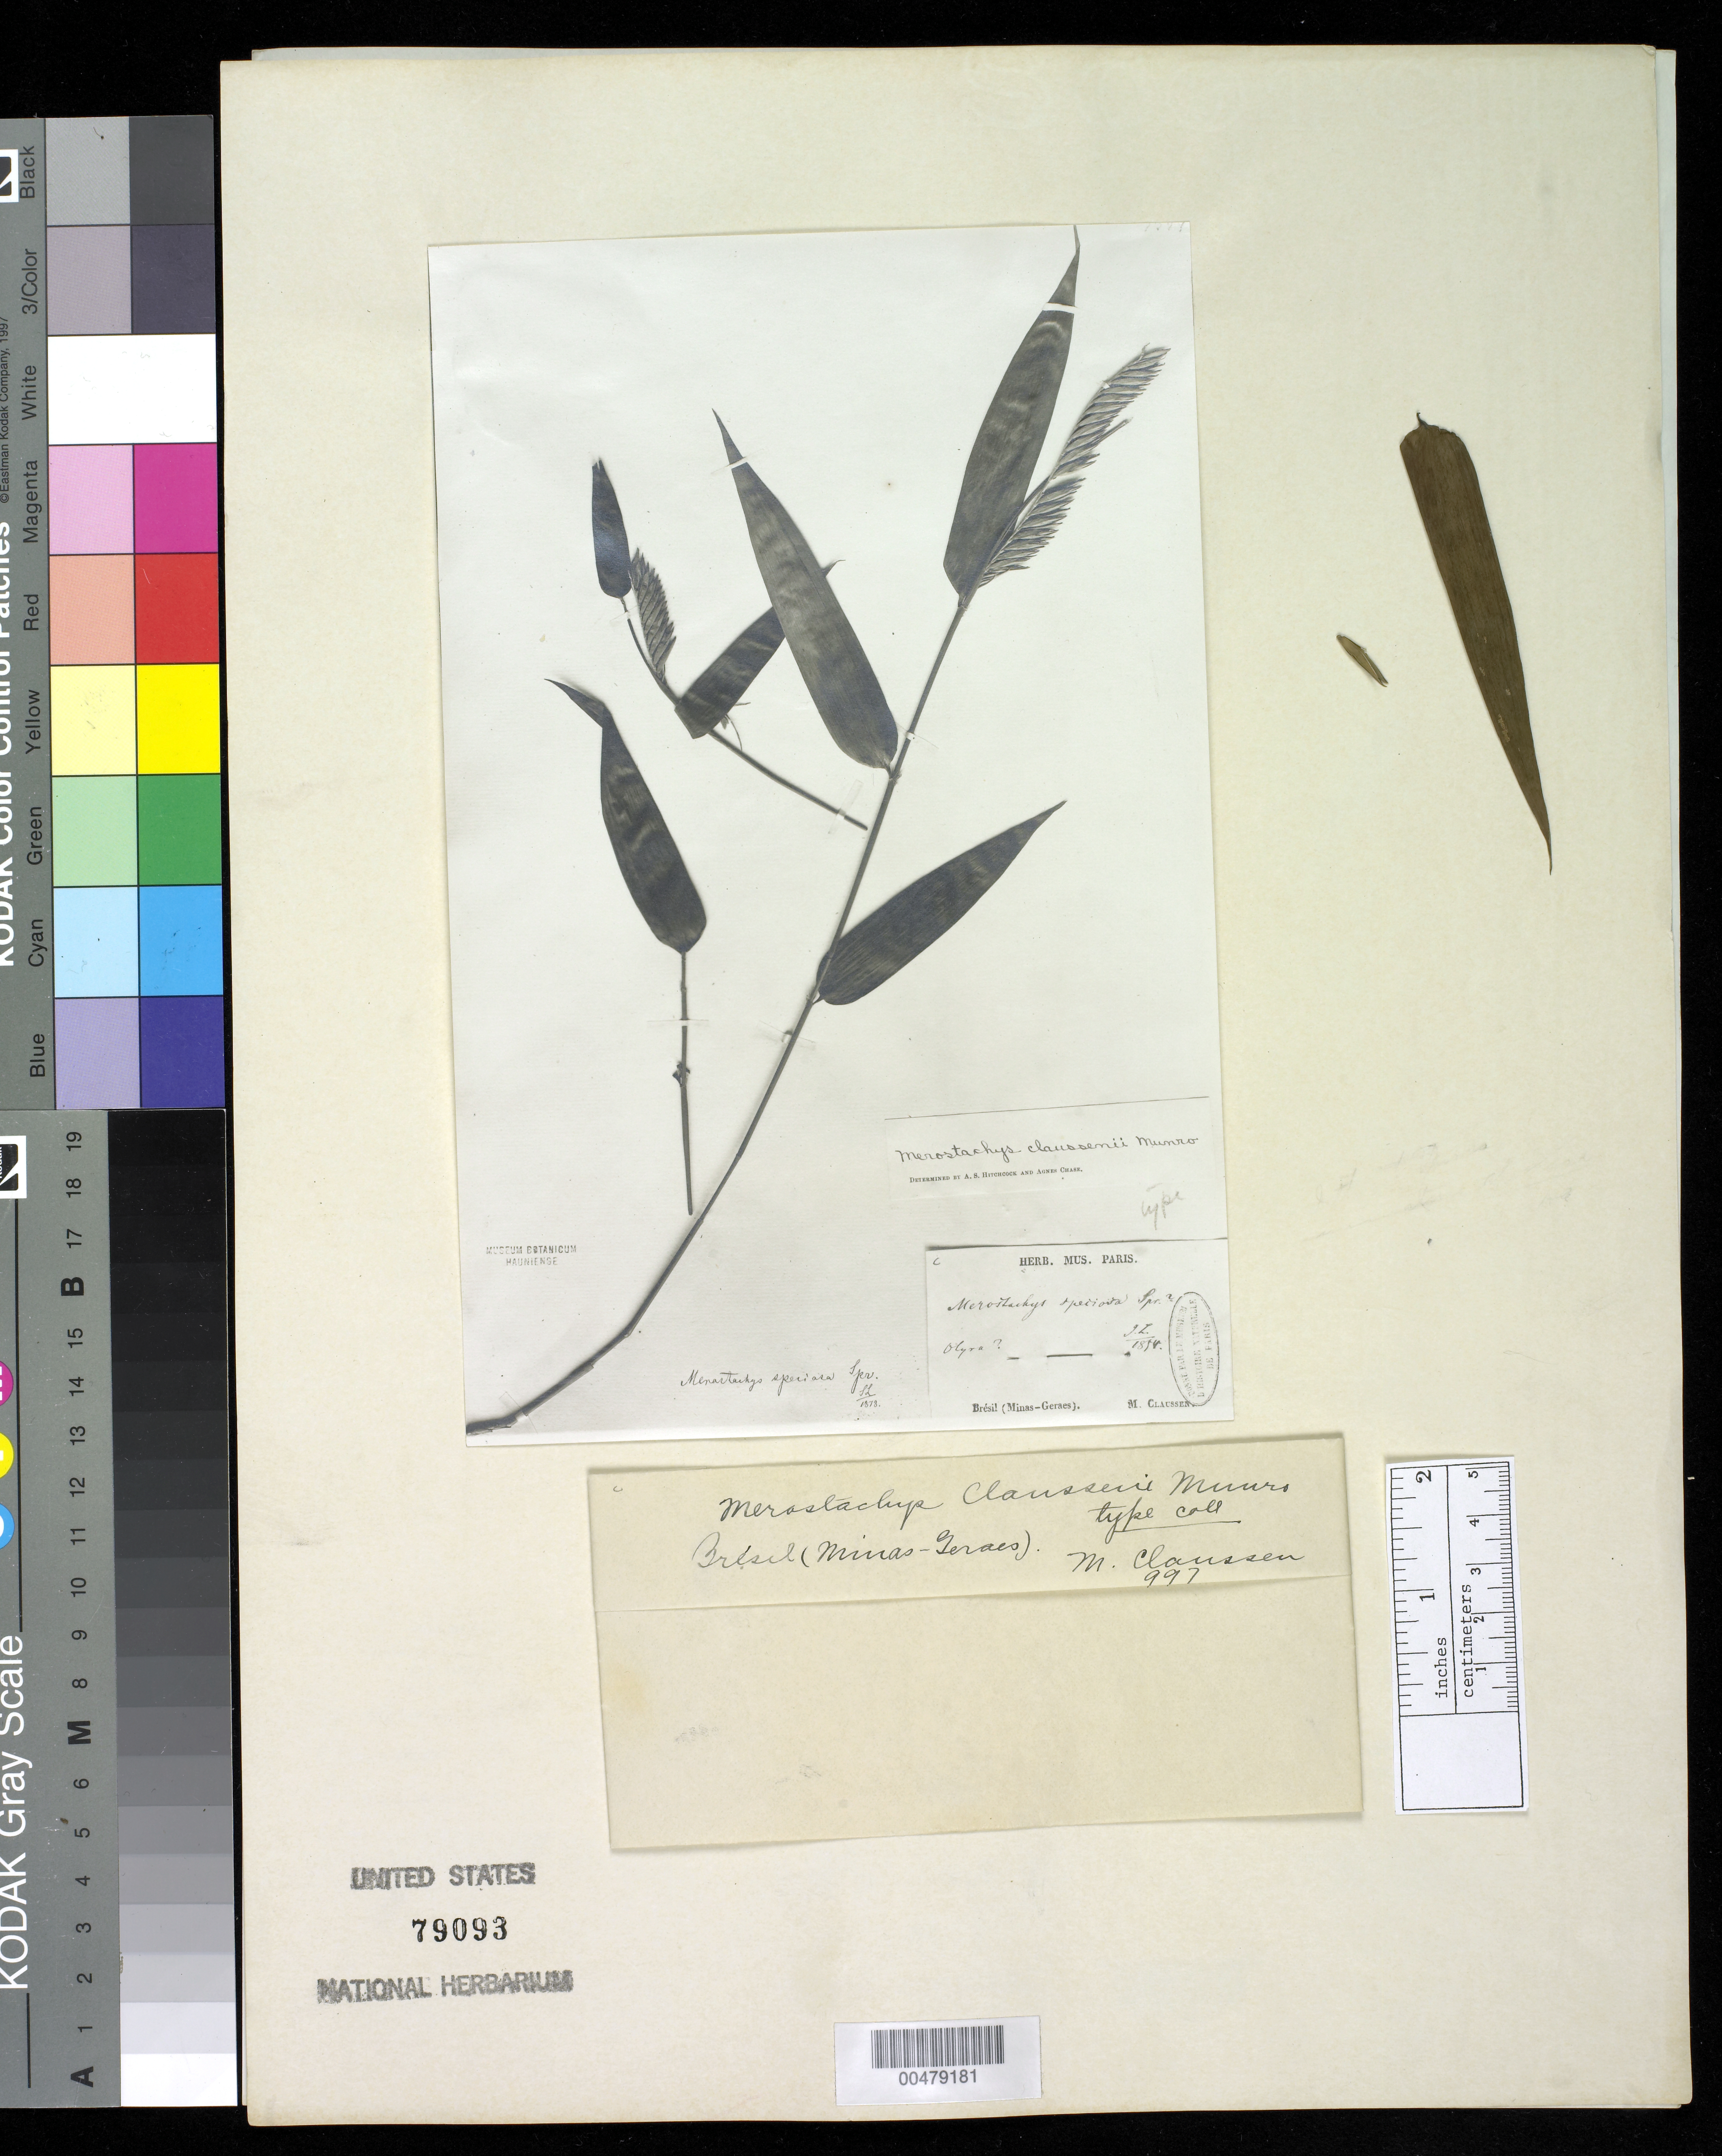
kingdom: Plantae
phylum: Tracheophyta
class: Liliopsida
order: Poales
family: Poaceae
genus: Merostachys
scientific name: Merostachys claussenii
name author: Munro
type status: Type Fragment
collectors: M. Claussen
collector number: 997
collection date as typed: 1854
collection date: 1854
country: Brazil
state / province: Minas Gerais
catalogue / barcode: US 79093